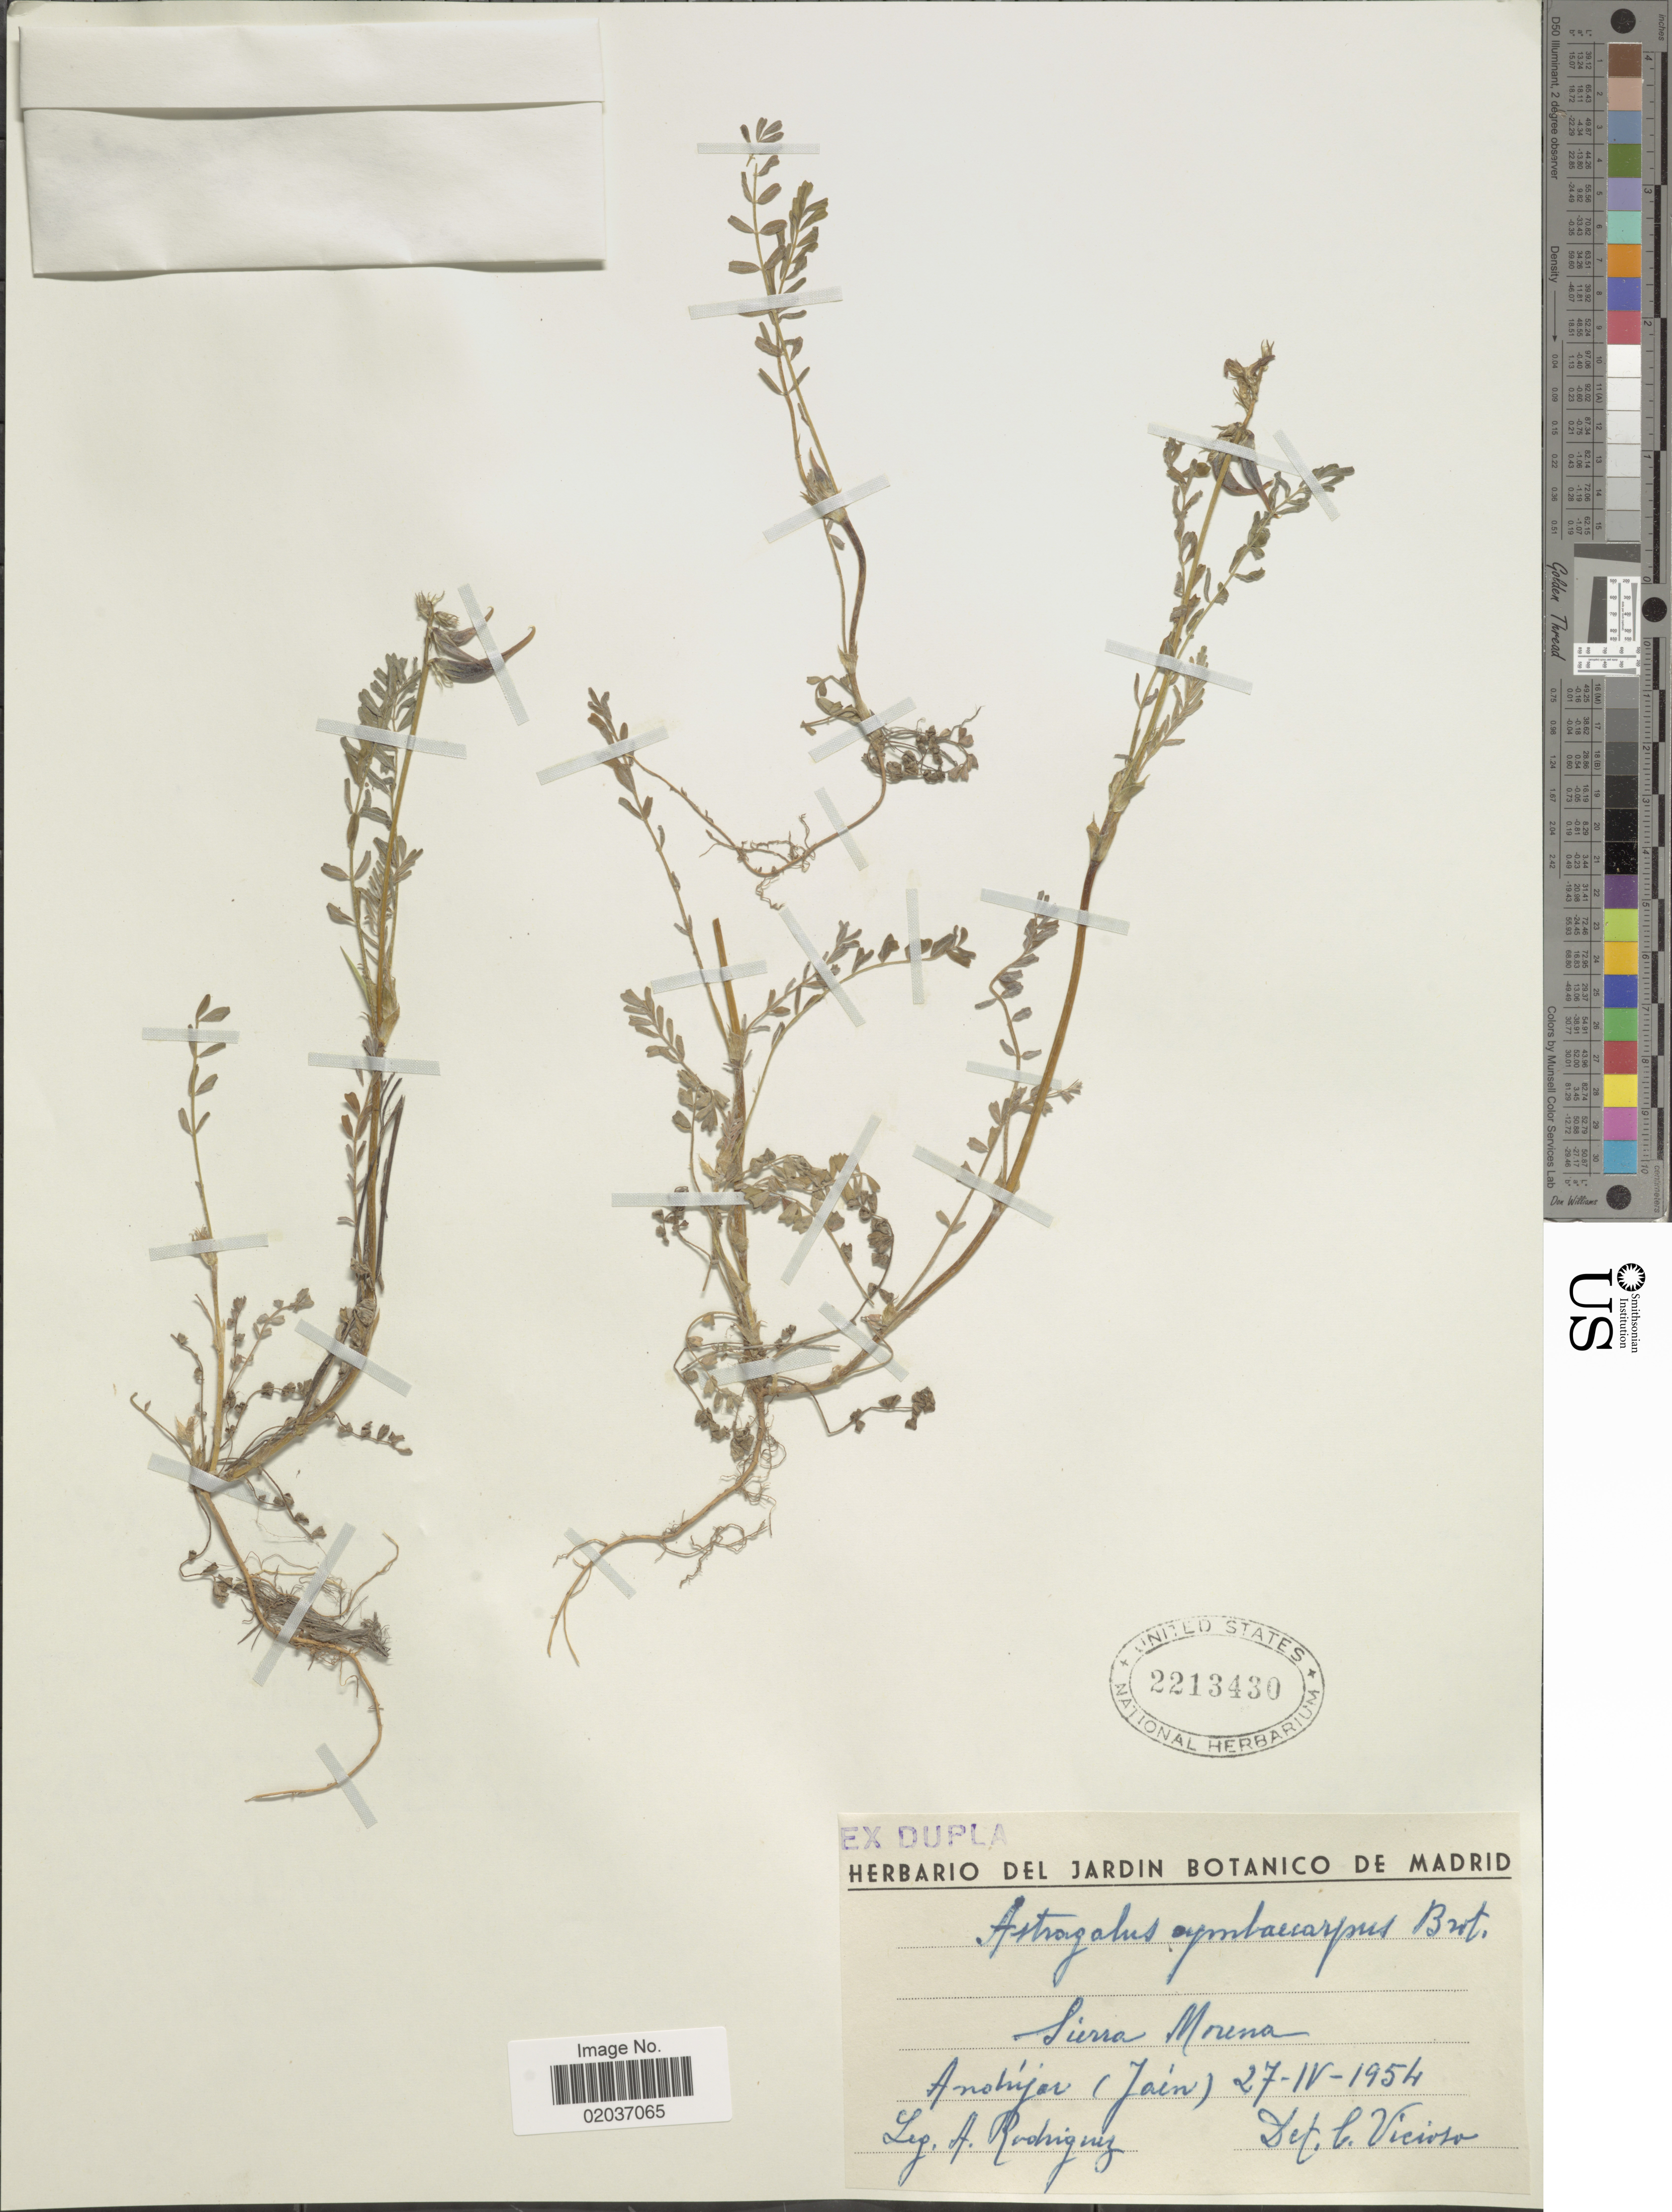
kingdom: Plantae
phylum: Tracheophyta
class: Magnoliopsida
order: Fabales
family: Fabaceae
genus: Astragalus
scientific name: Astragalus cymbicarpos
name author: Brot.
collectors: A. Rodriguez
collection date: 1954-04-27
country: Spain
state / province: Andalucía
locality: Sierra Morena. Andújar (Jaén)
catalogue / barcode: US 2213430